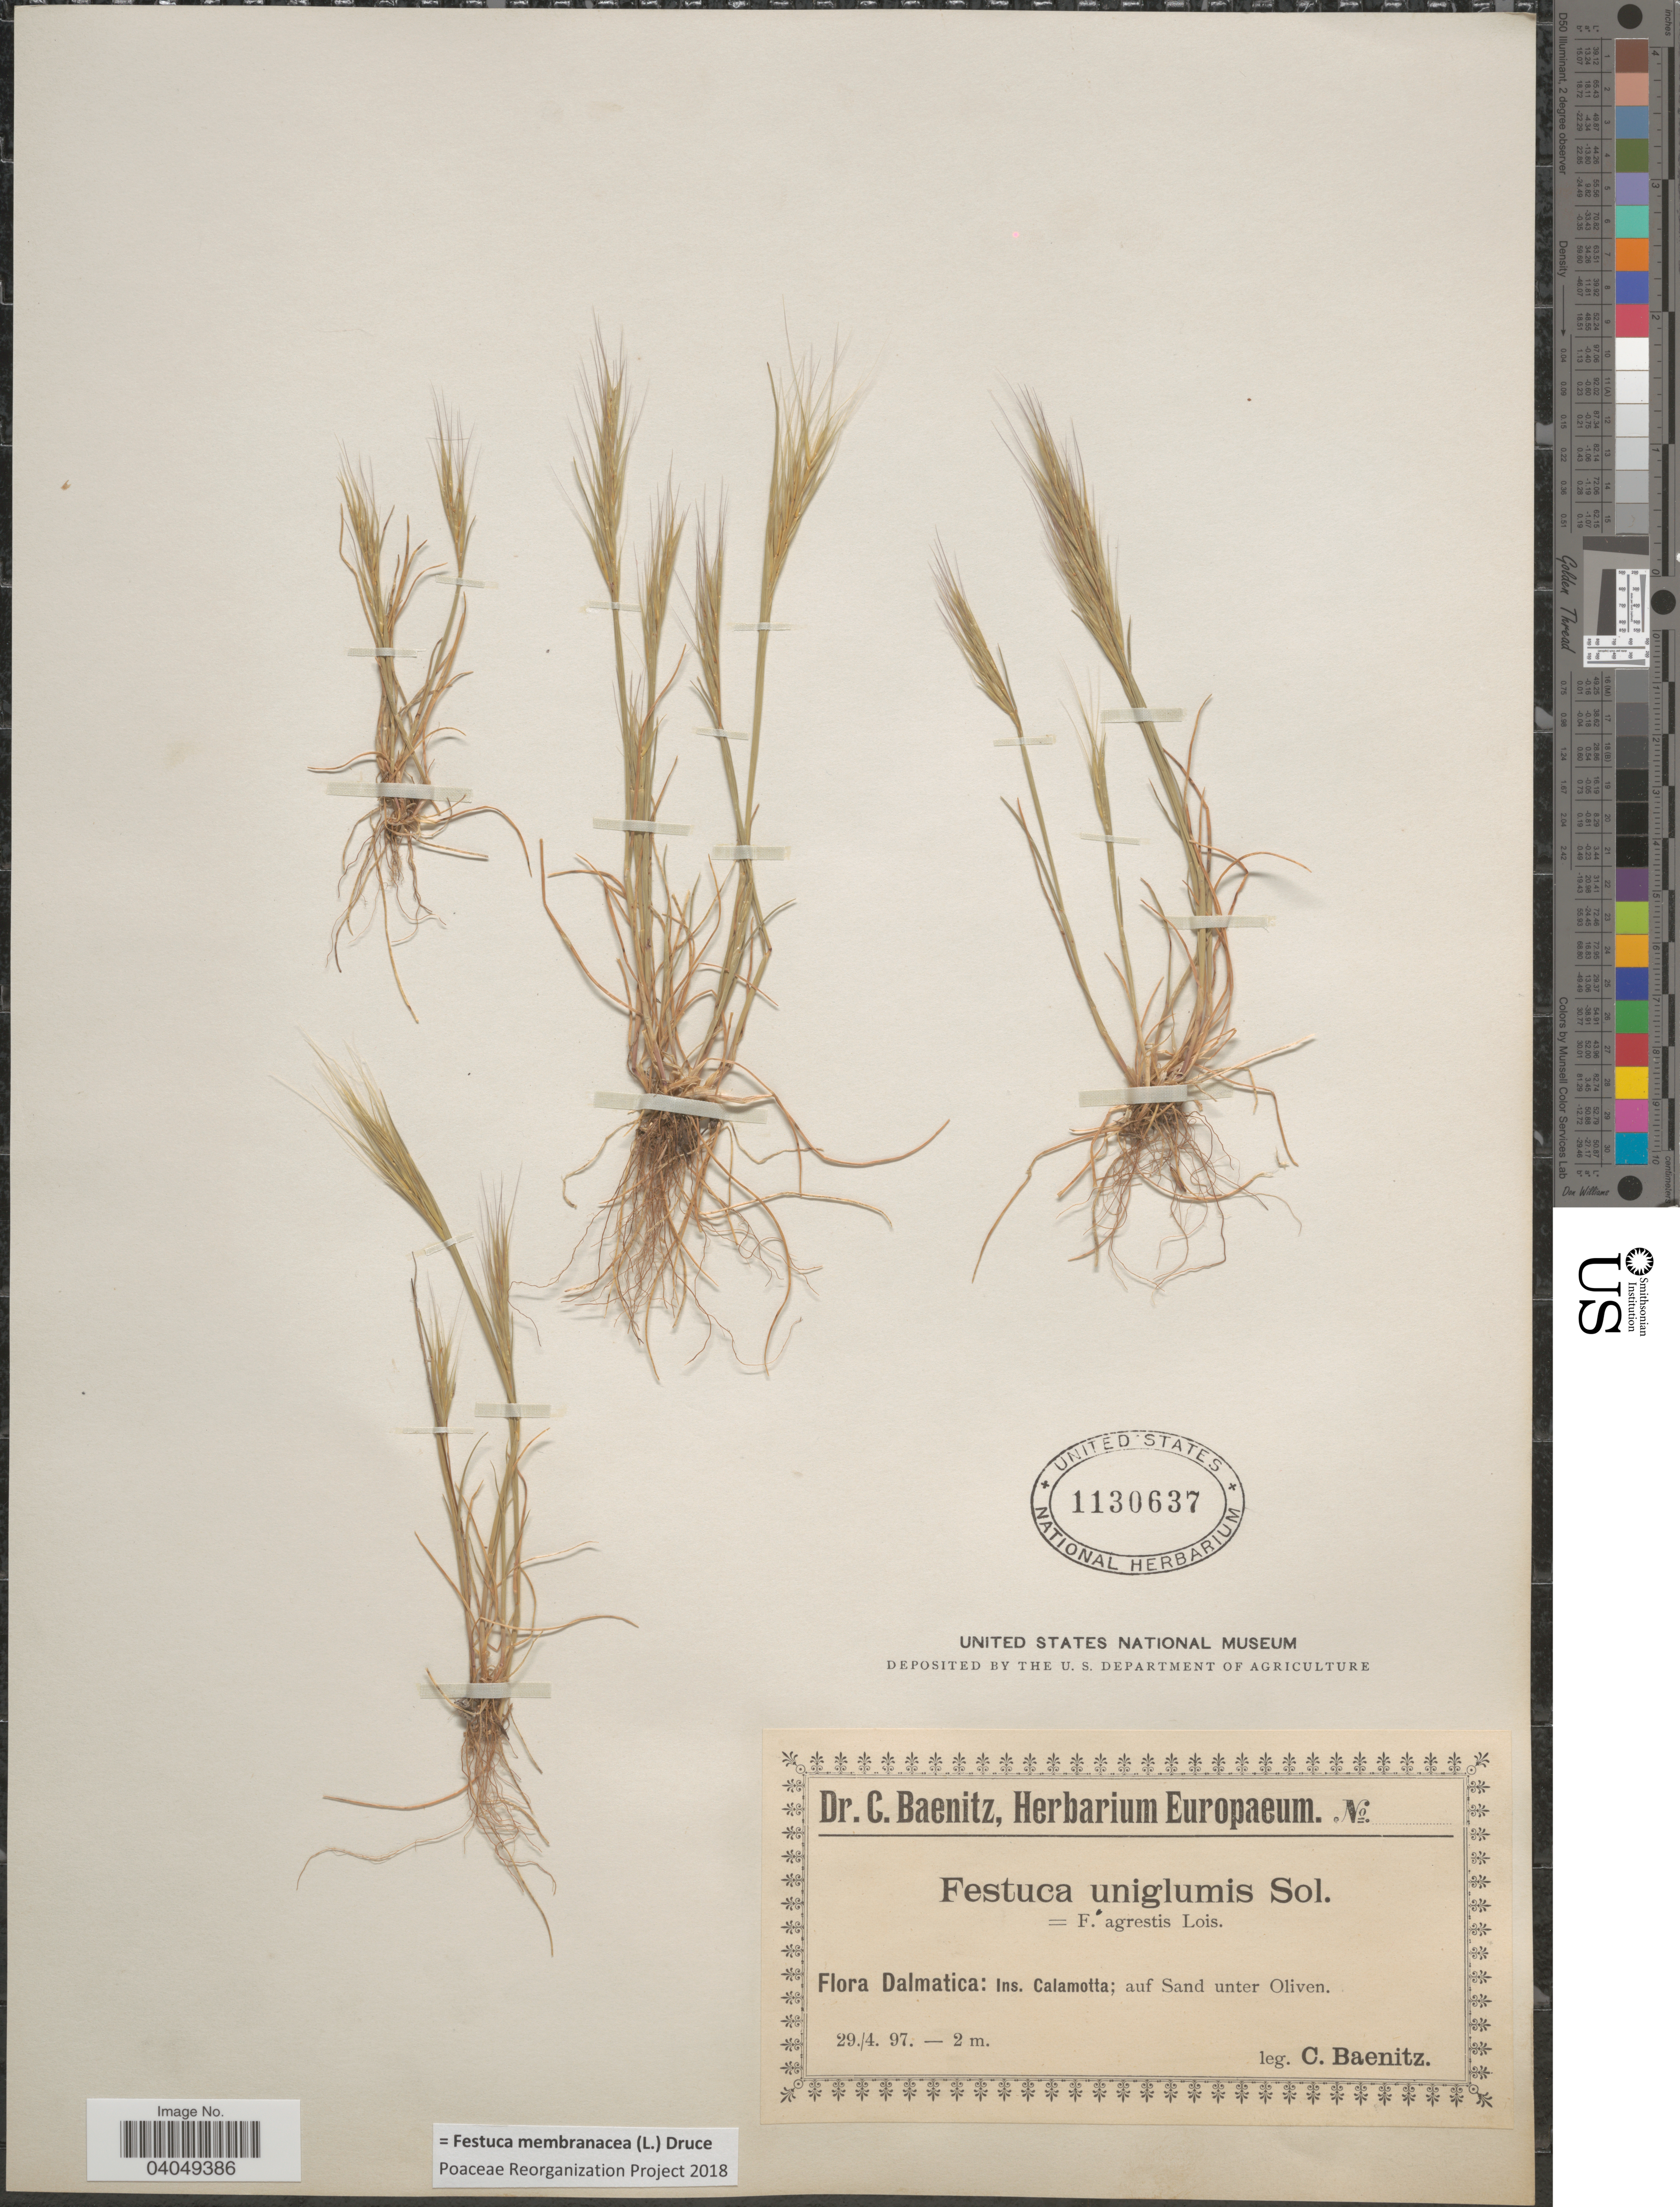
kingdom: Plantae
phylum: Tracheophyta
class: Liliopsida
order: Poales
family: Poaceae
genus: Festuca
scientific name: Festuca membranacea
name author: Kit.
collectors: C. G. Baenitz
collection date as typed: Transcribed d/m/y: 29/4/97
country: Croatia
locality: Dalmatica: Ins. Calamotta; auf Sand unter Oliven.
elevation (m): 2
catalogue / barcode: US 1130637